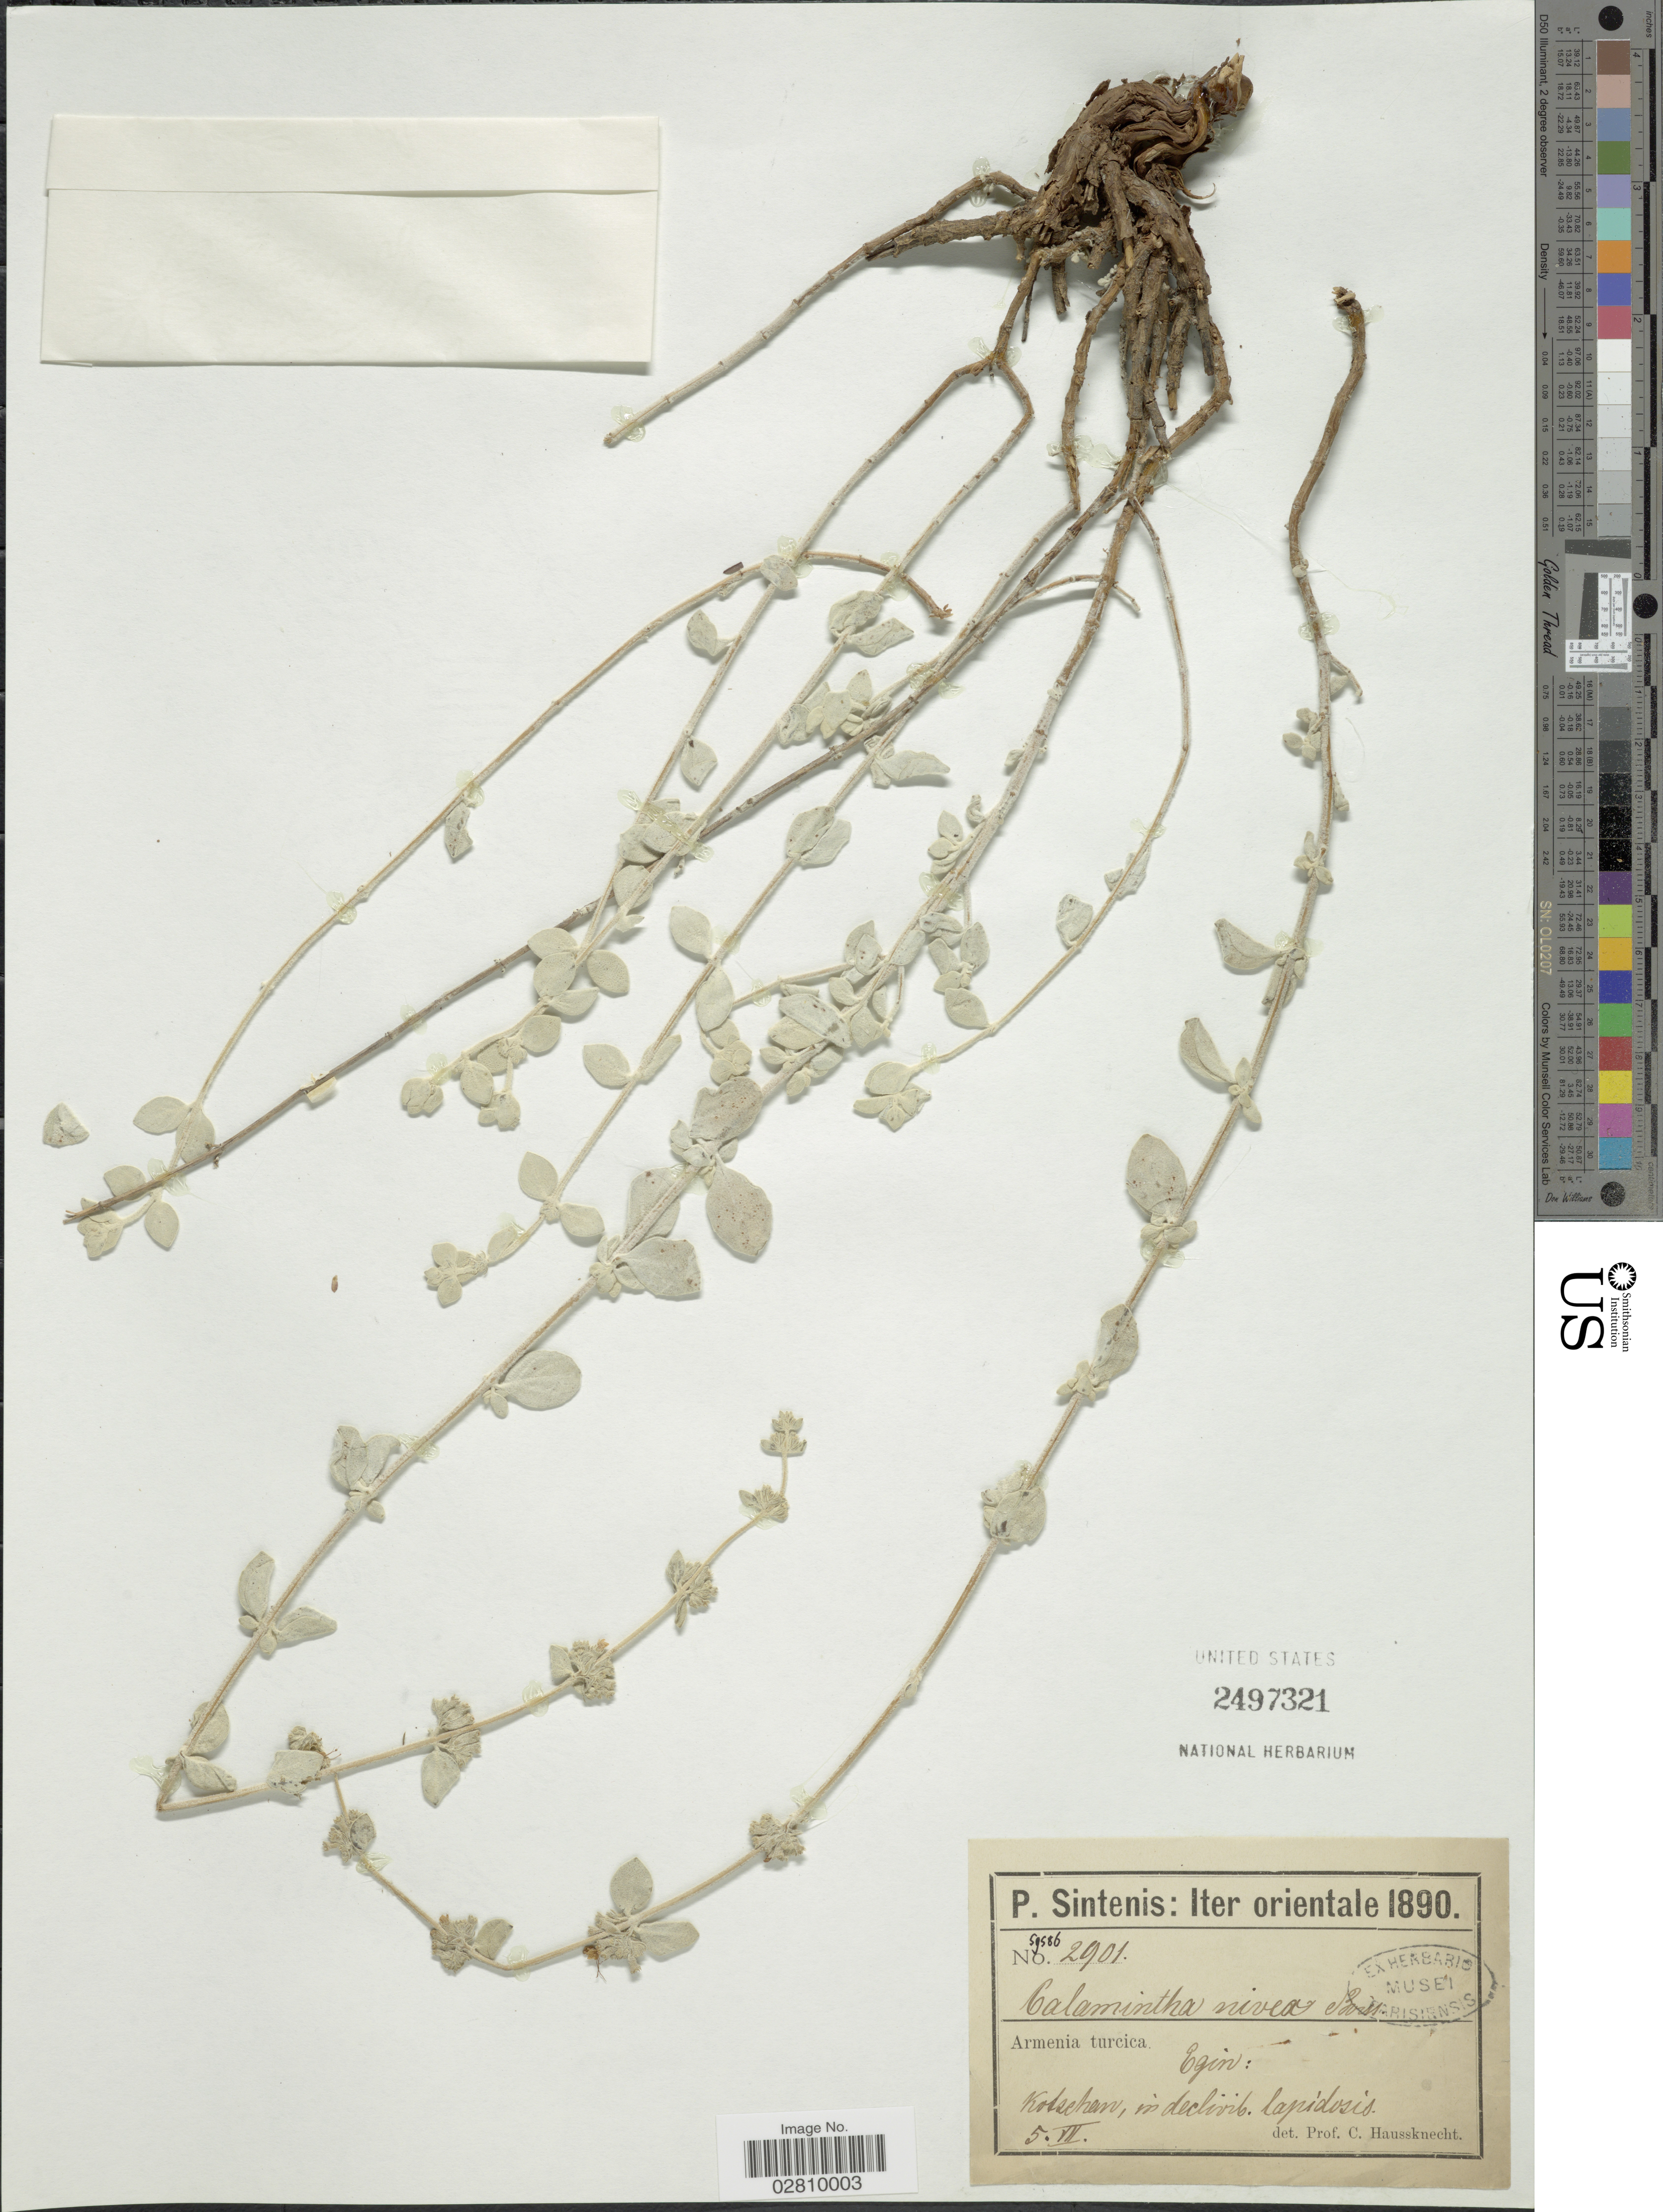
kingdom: Plantae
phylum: Tracheophyta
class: Magnoliopsida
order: Lamiales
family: Lamiaceae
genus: Calamintha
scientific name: Calamintha nivea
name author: Boiss.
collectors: P. Sintenis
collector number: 2901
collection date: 1890-07-05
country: Turkey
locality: Iter Orientale. Armenia turcica. Egin: Kosehan, in declivib. lapidosis.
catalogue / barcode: US 2497321